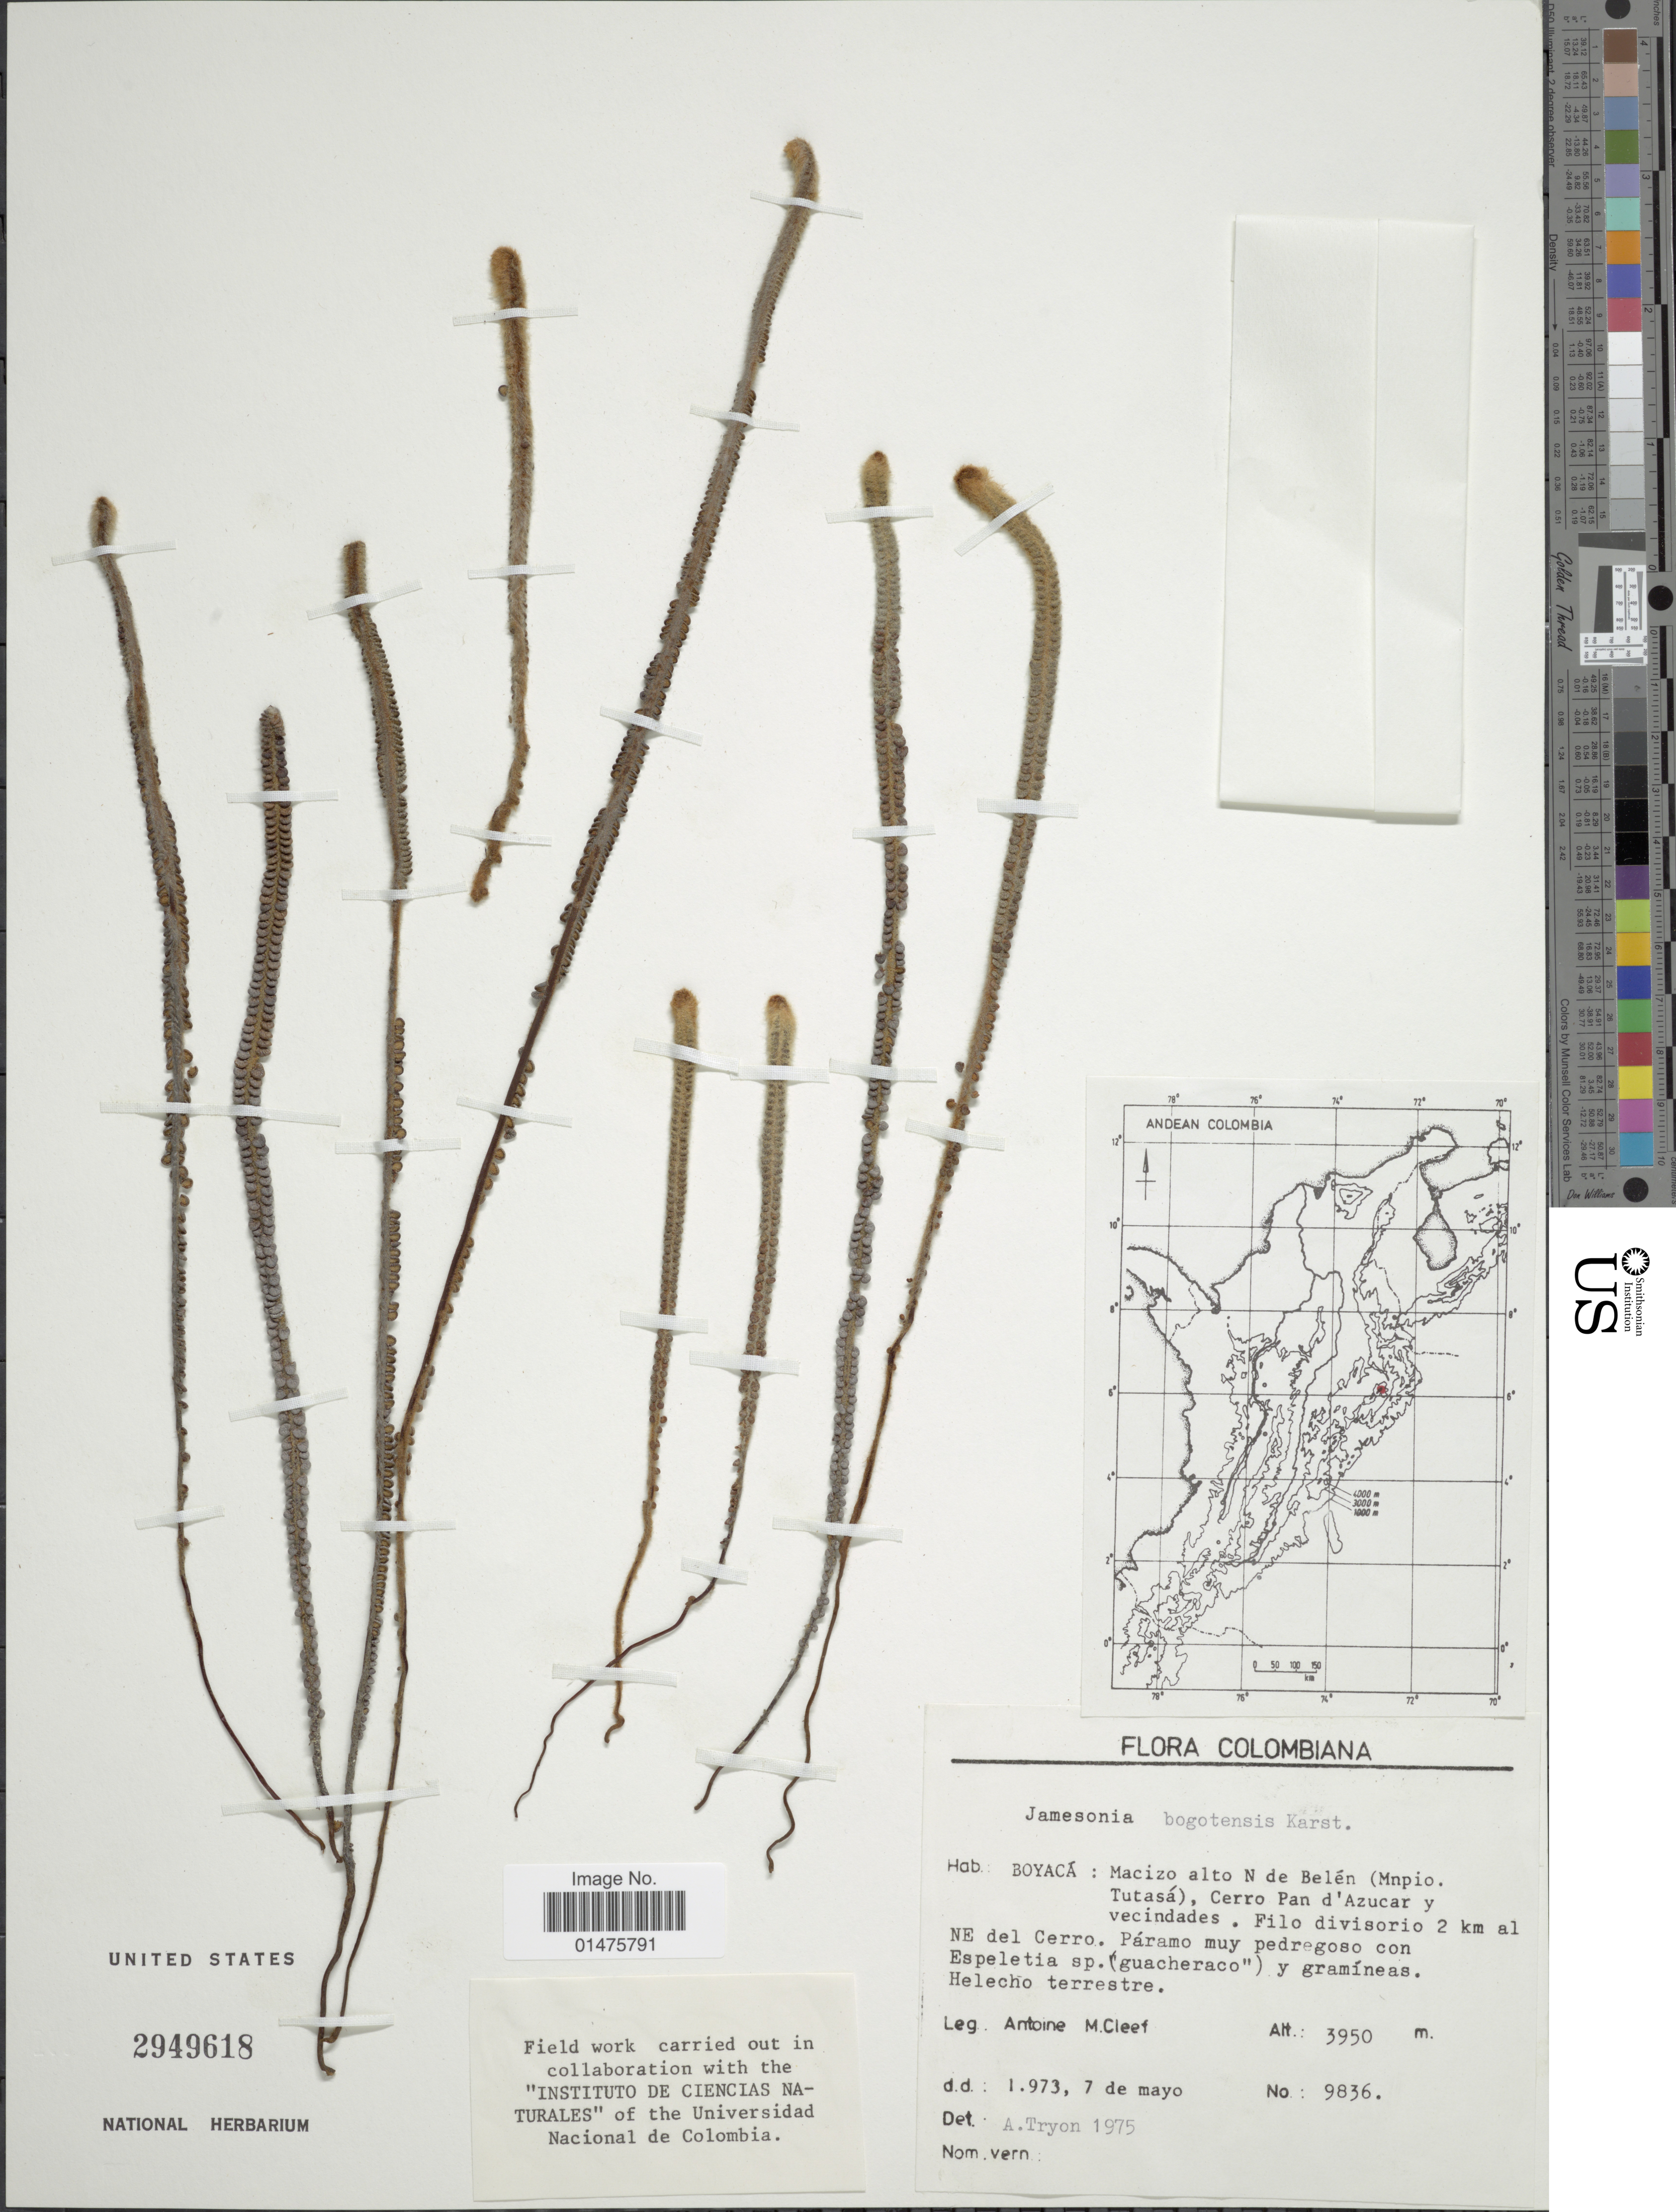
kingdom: Plantae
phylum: Tracheophyta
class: Polypodiopsida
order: Polypodiales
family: Pteridaceae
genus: Jamesonia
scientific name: Jamesonia bogotensis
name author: H. Karst.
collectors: A. M. Cleef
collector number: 9836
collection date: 1973-05-07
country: Colombia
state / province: Boyacá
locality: Macizo alto n de Belé (Mnpio. Tutasá), Cerro Pan d'Azucar y vecindades. Filo divisorio 2 km al NE del Cerro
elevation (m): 3950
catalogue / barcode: US 2949618